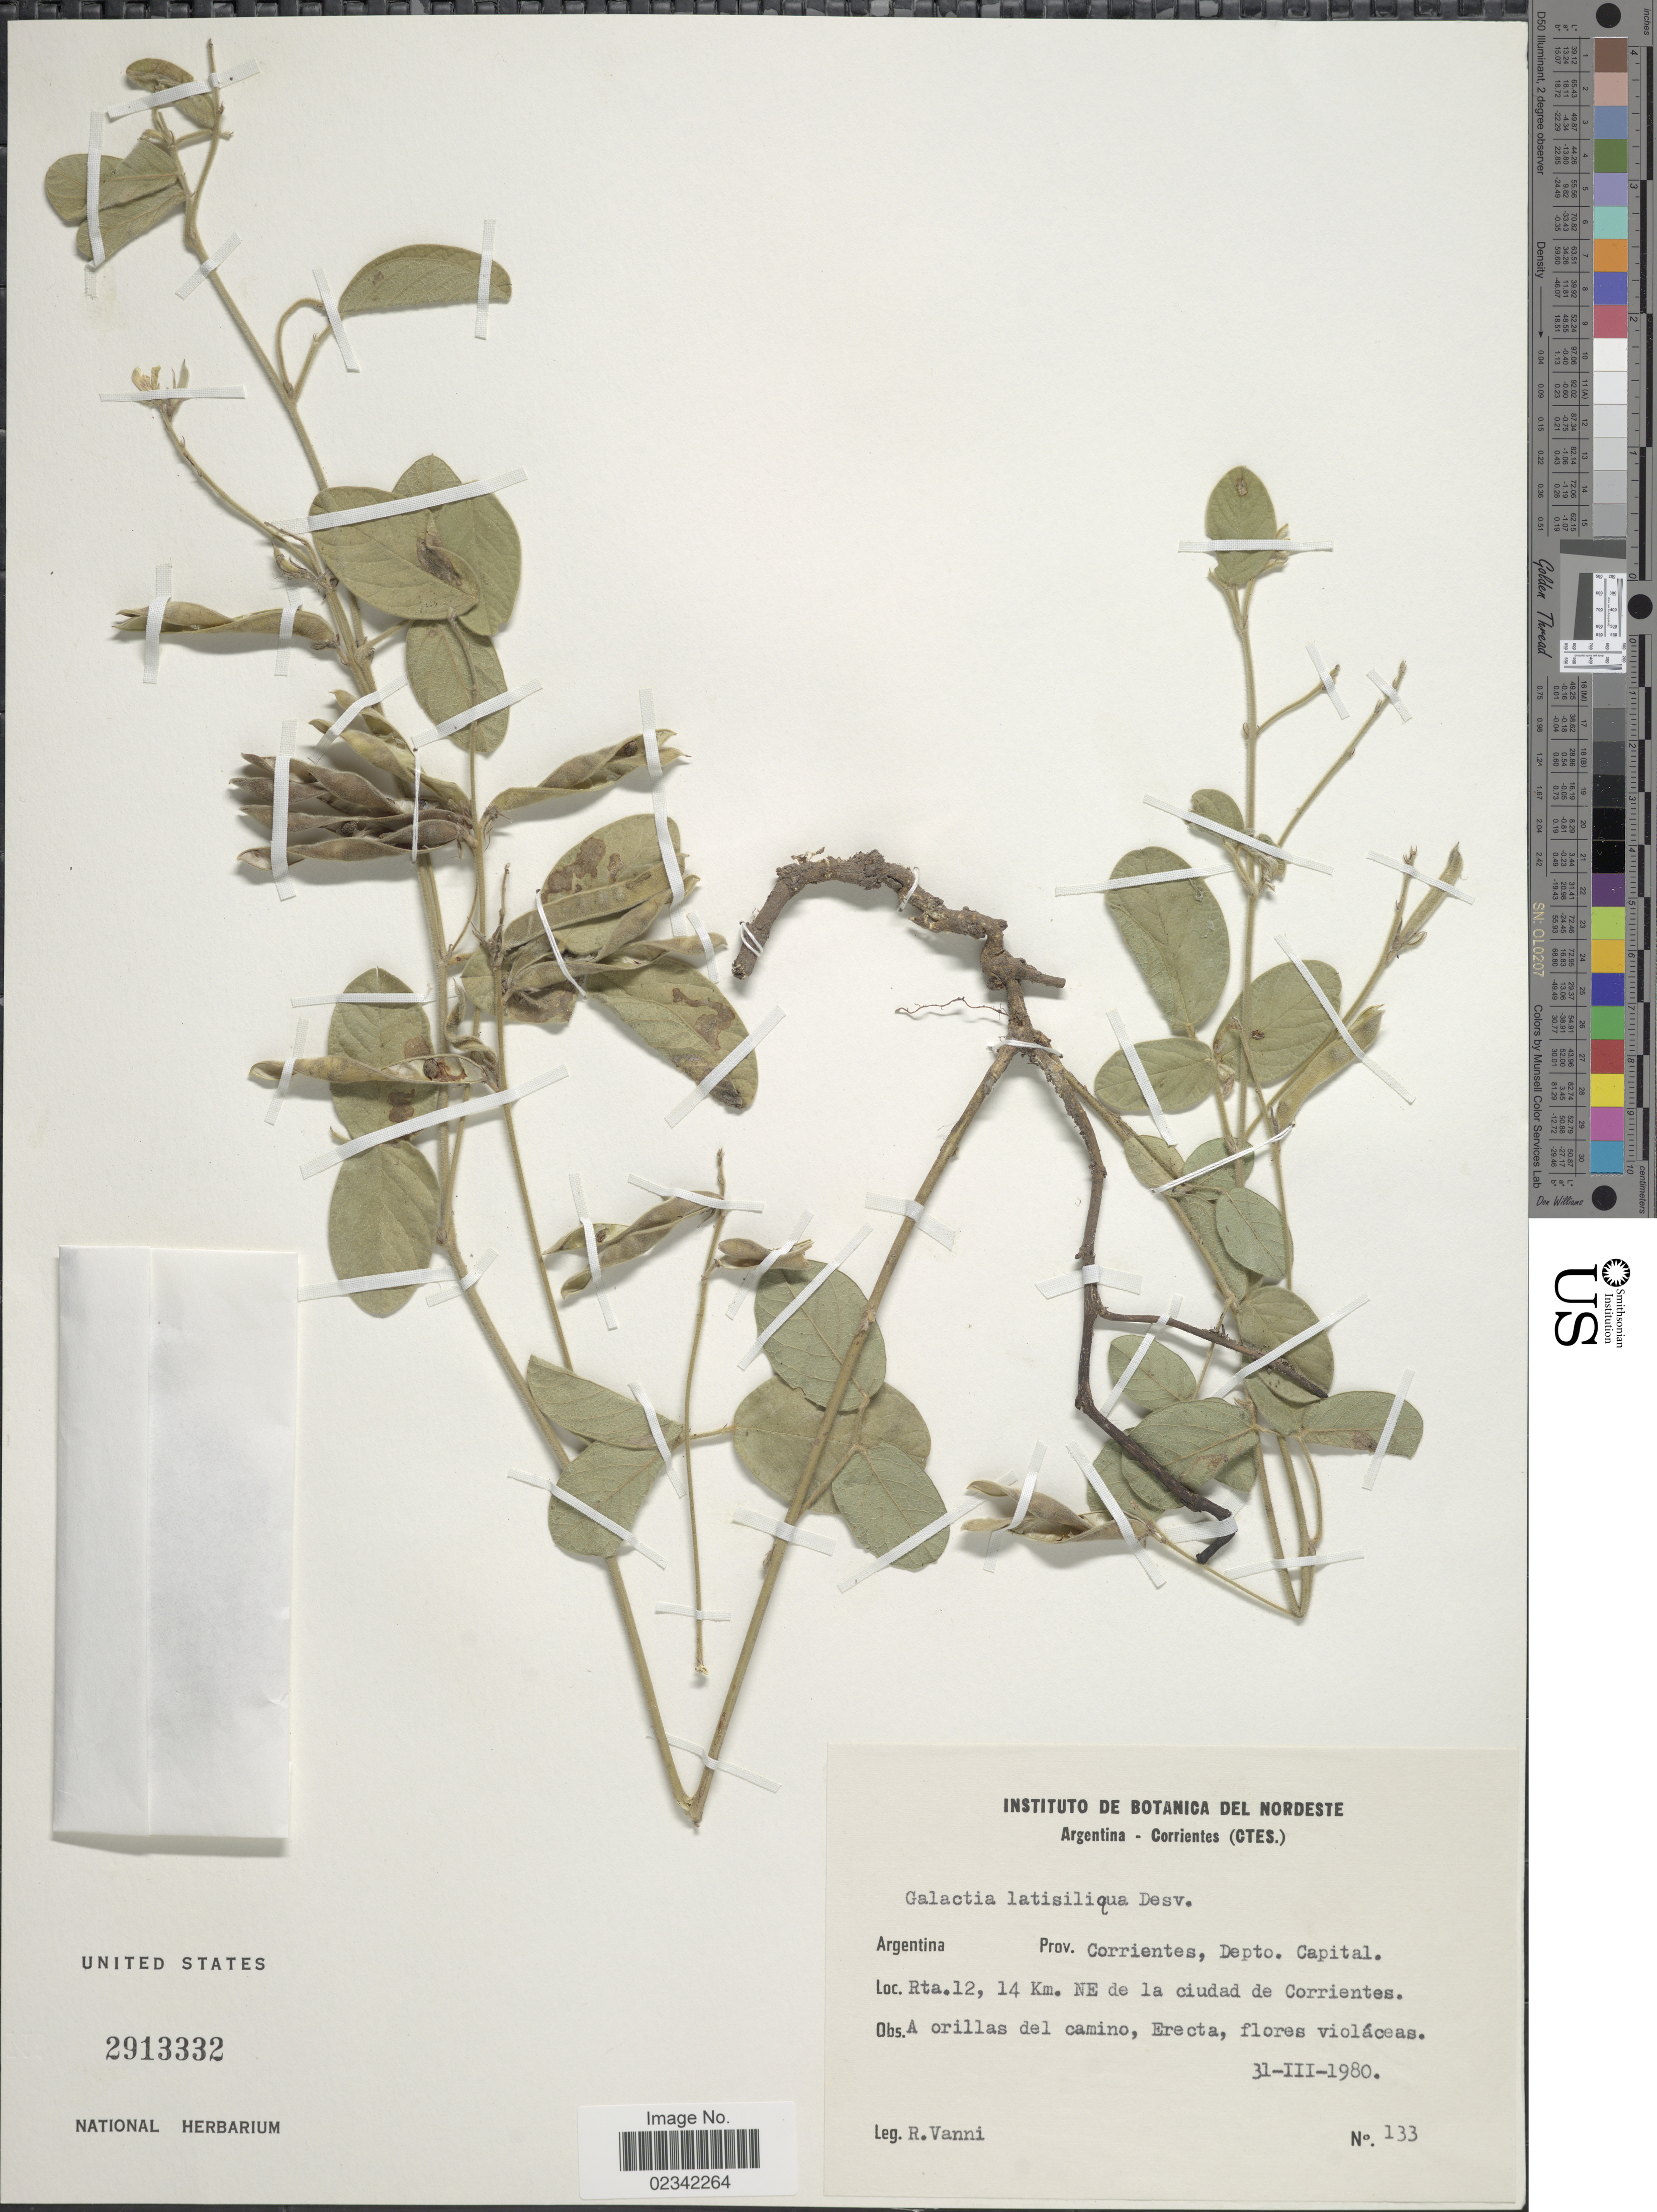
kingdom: Plantae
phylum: Tracheophyta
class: Magnoliopsida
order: Fabales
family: Fabaceae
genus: Galactia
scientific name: Galactia latisiliqua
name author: Desv.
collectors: R. Vanni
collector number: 133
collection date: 1980-03-31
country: Argentina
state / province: Corrientes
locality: Depto. Capital, Rta.12, 14 km. NE de la ciudad de Corrientes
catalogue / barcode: US 2913332